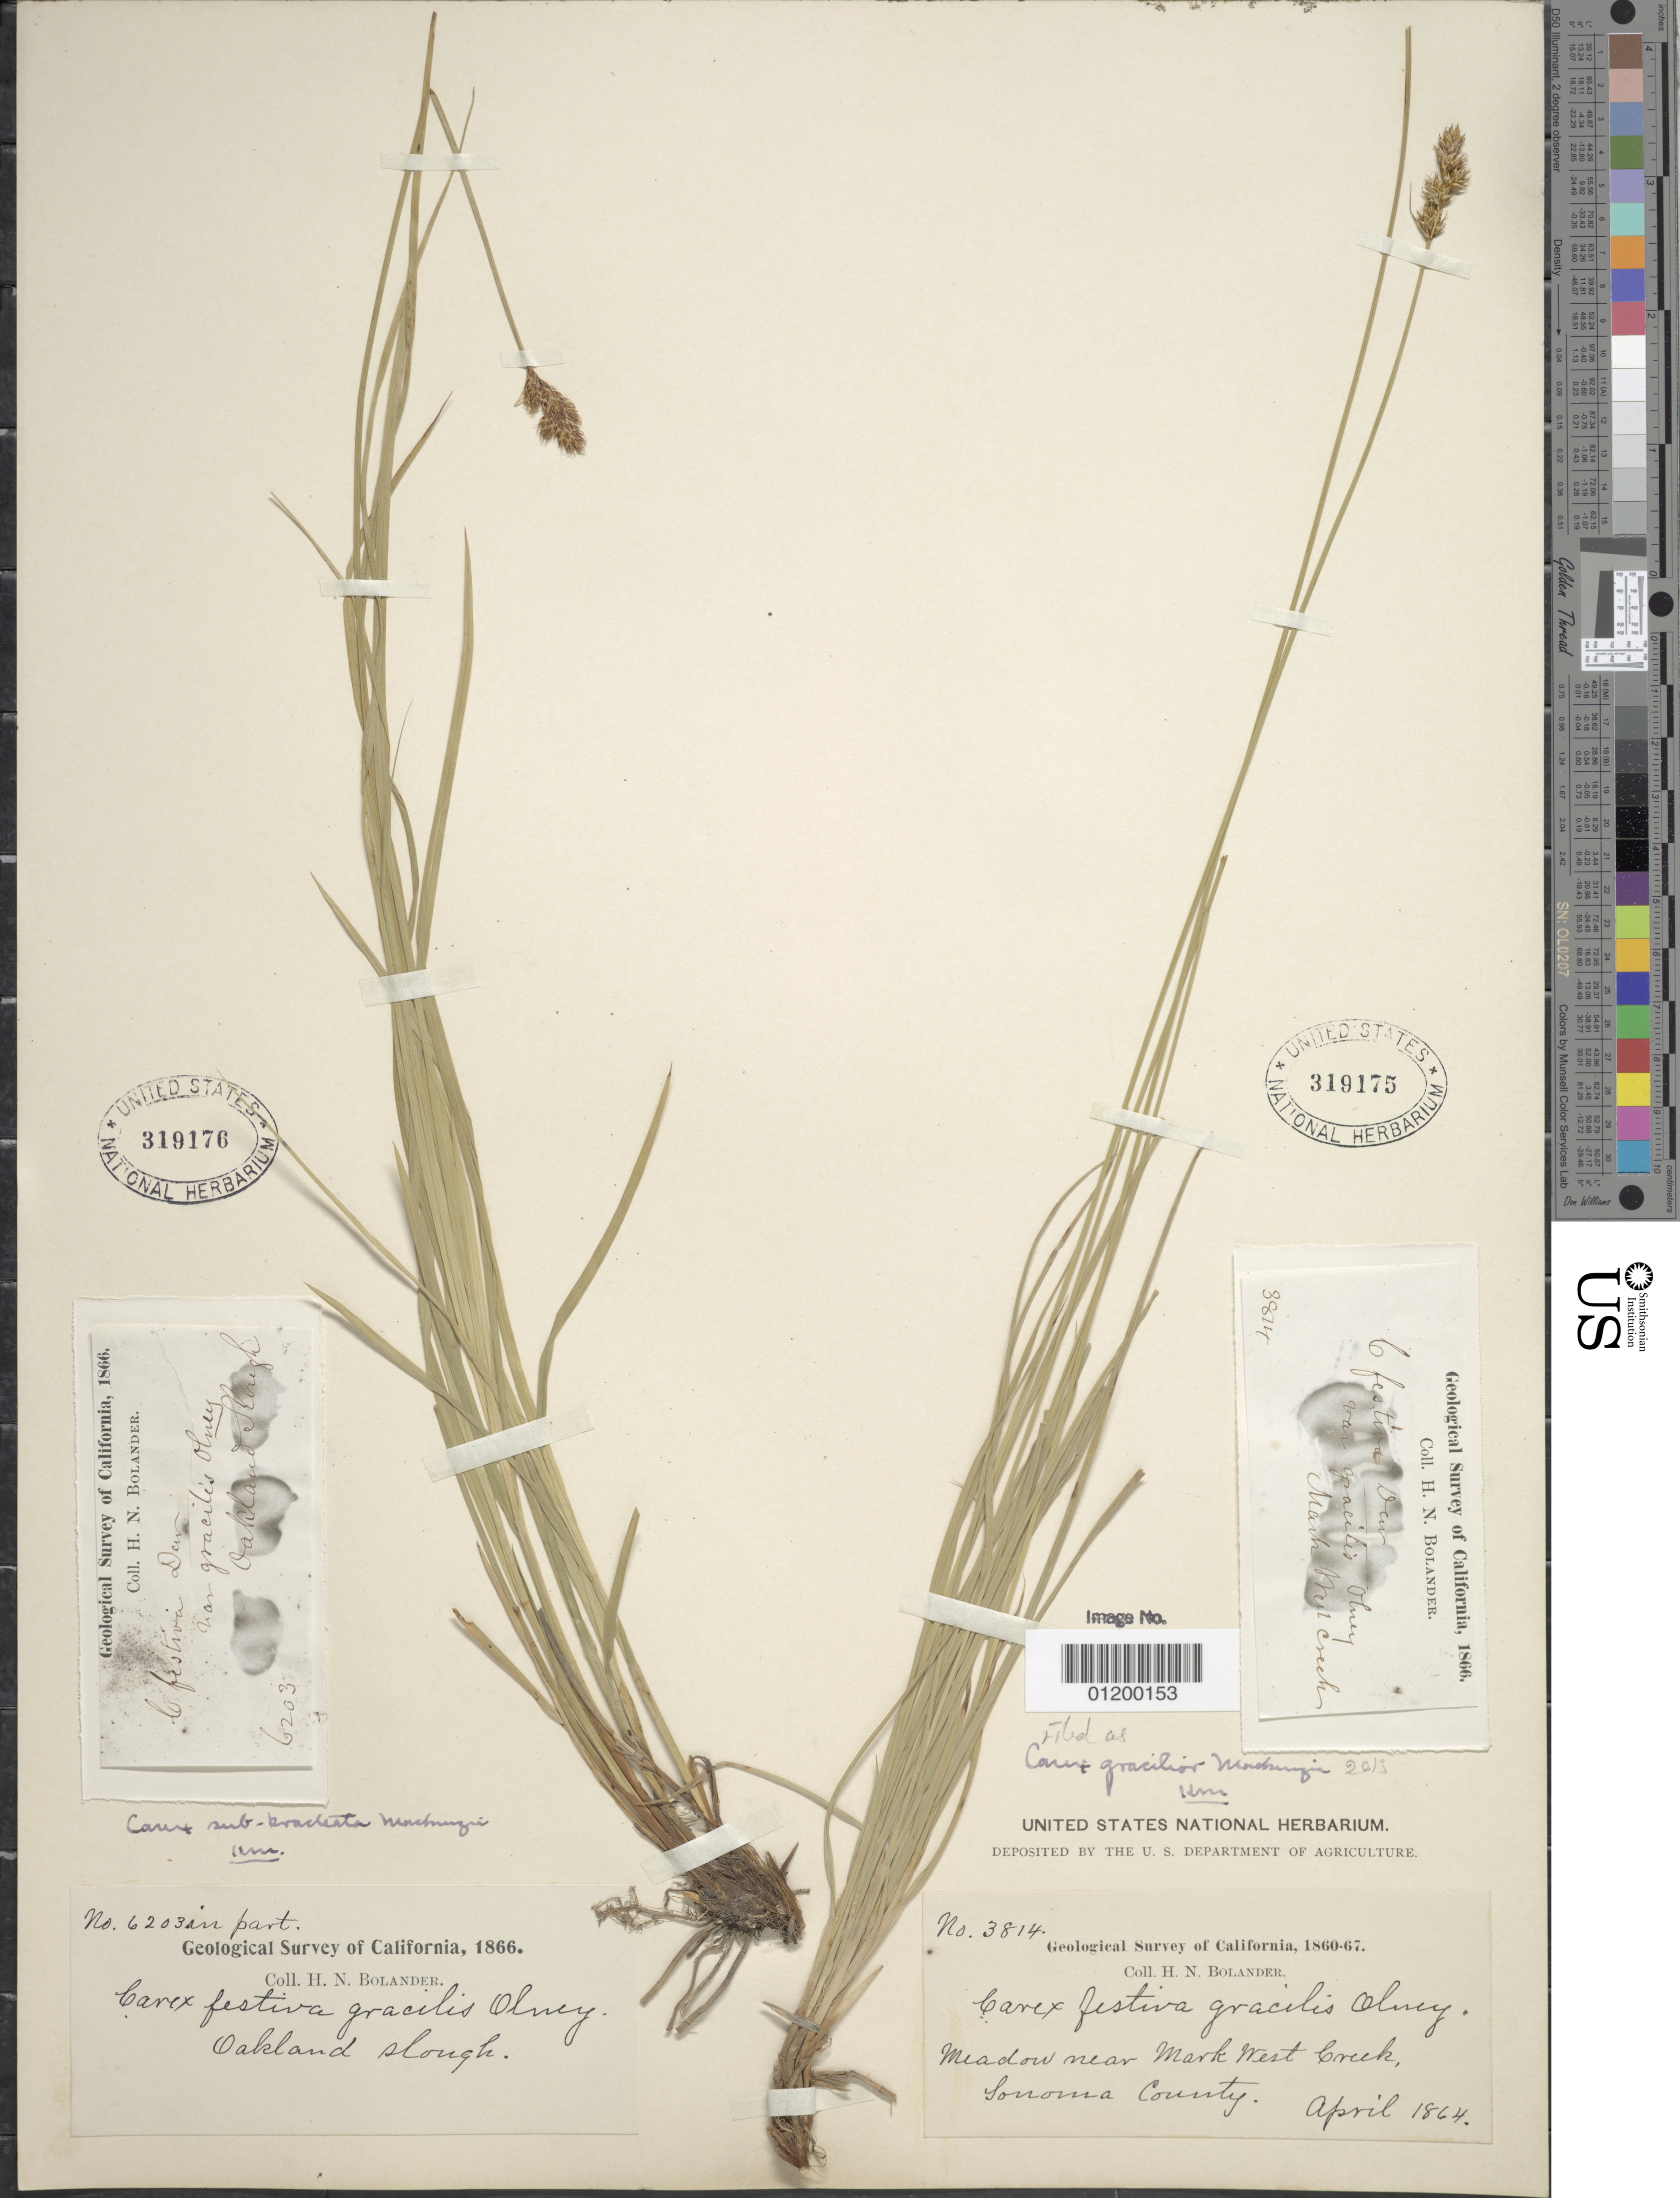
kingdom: Plantae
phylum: Tracheophyta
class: Liliopsida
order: Poales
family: Cyperaceae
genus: Carex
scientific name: Carex gracilior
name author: Mack.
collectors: H. Bolander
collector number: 6203 in part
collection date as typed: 1866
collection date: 1866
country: United States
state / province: California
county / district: Alameda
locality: Oakland slough.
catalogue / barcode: US 319176